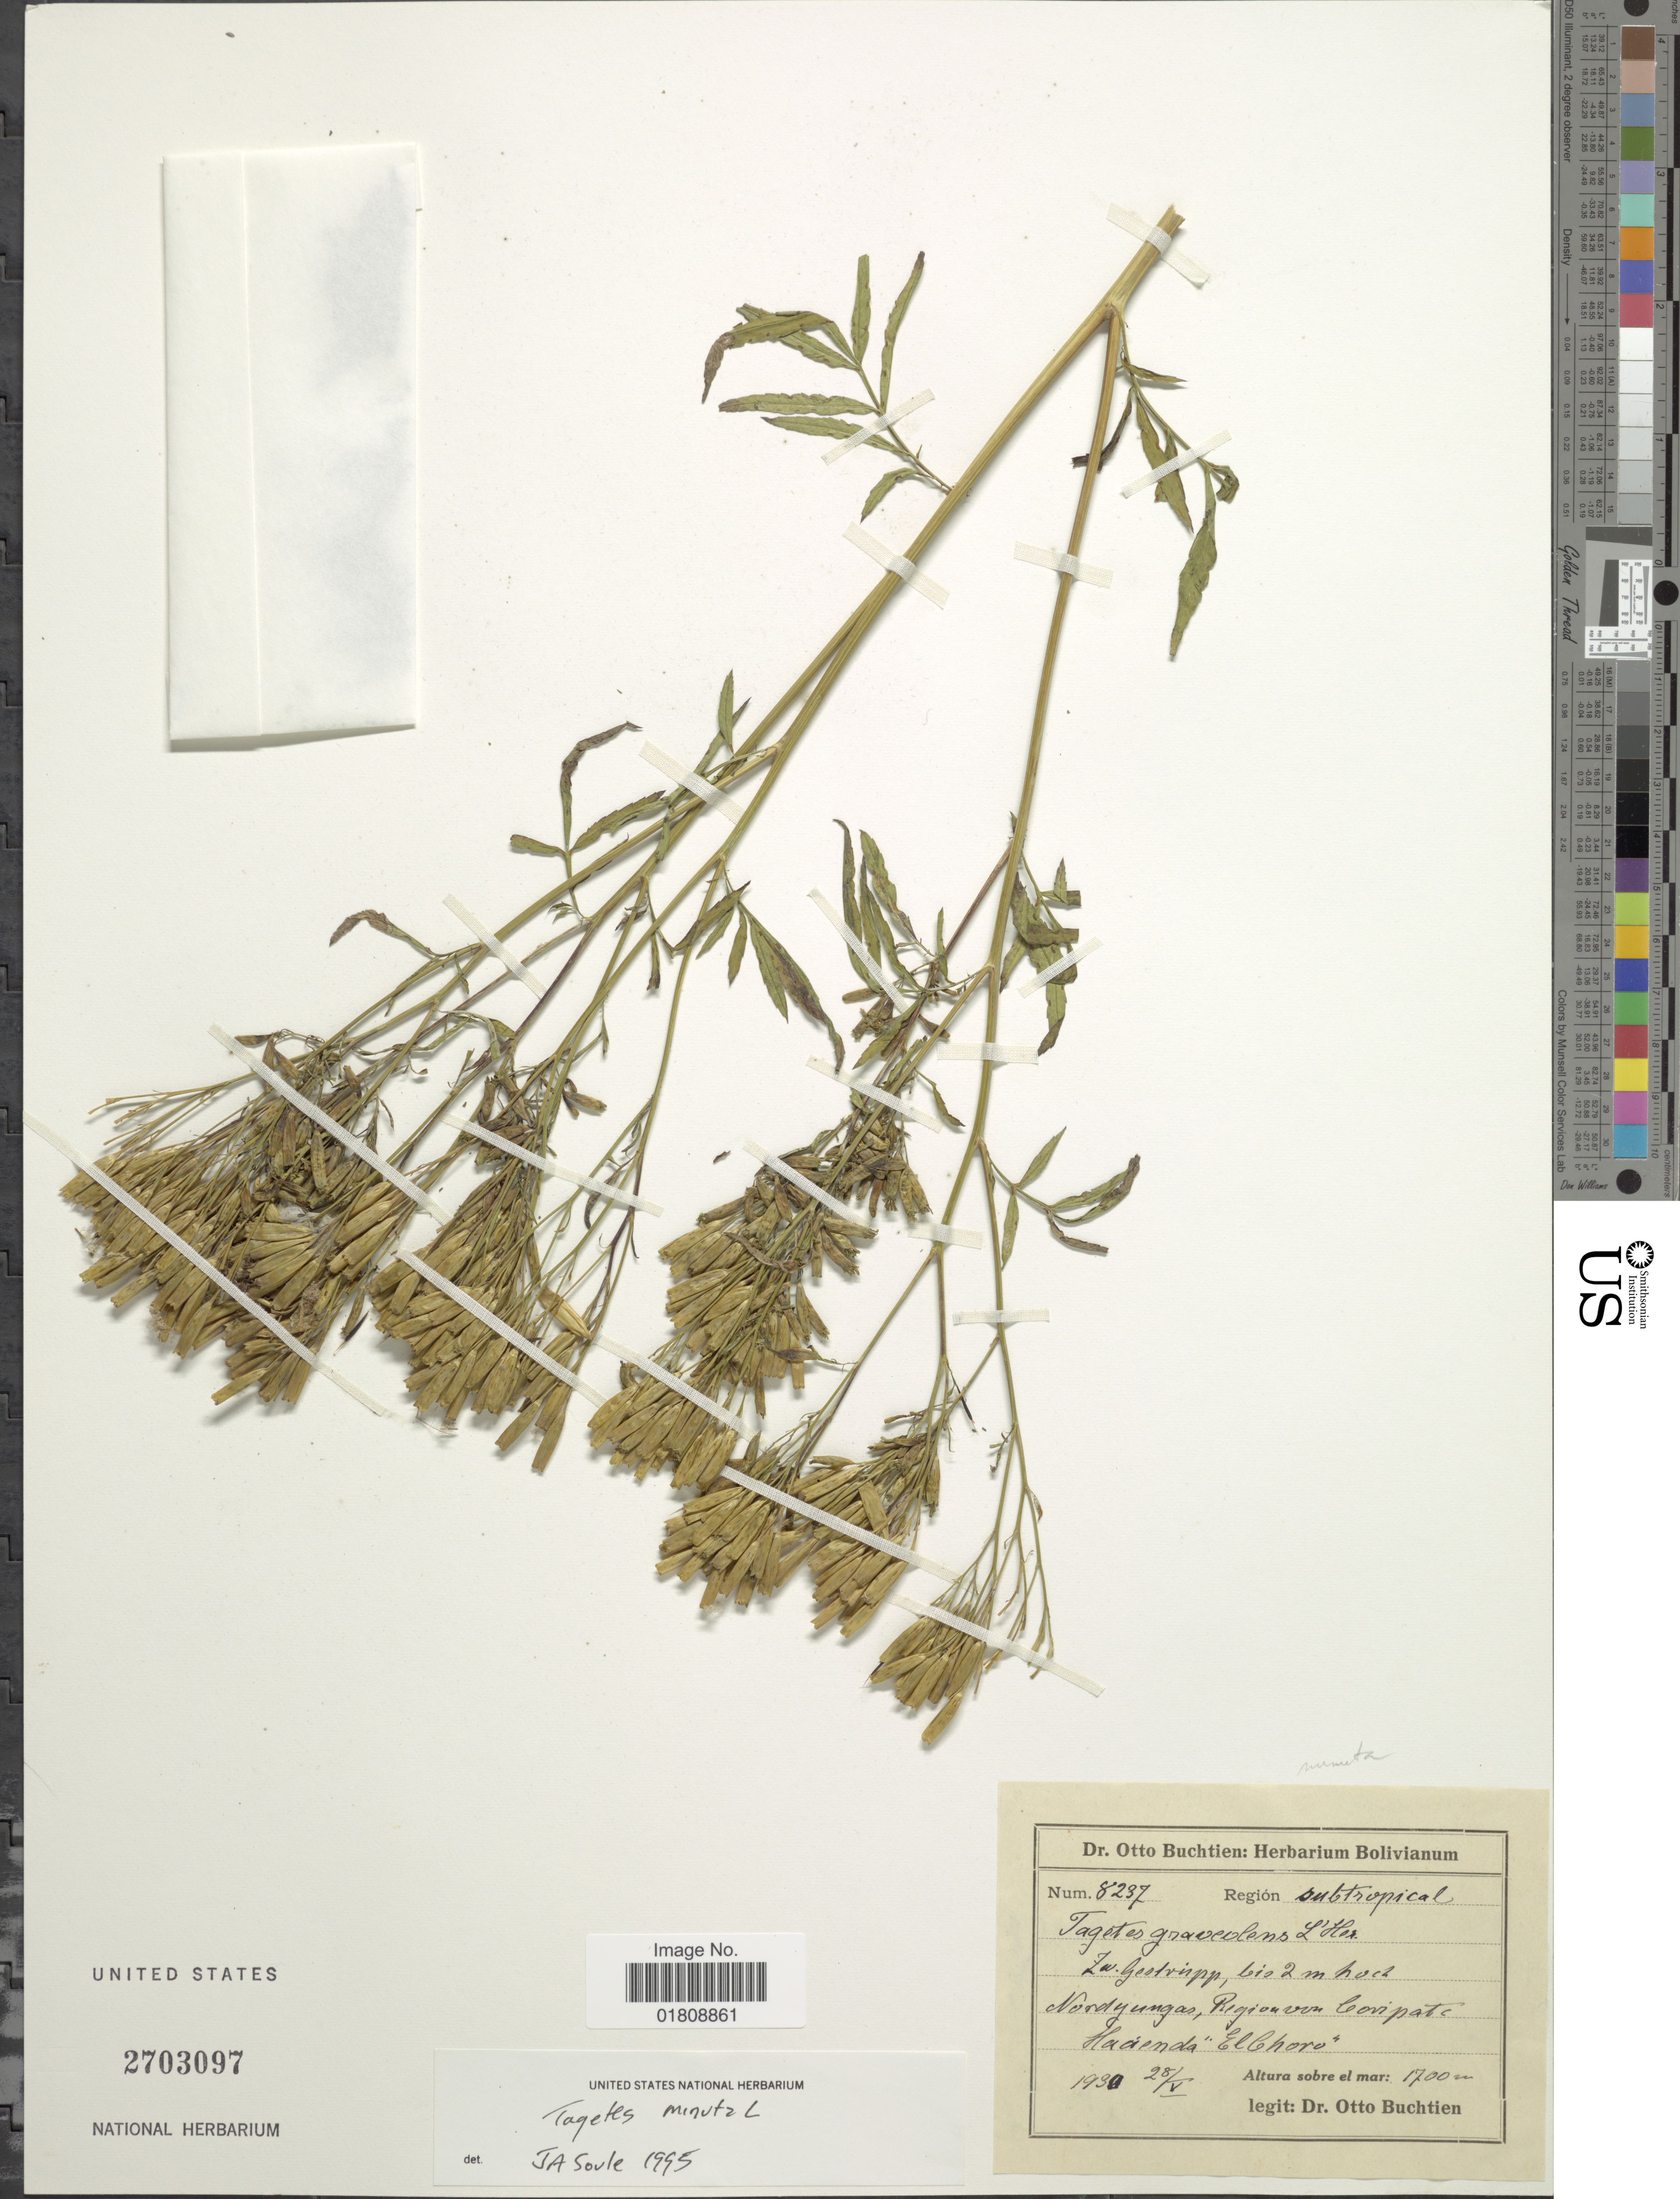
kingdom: Plantae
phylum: Tracheophyta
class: Magnoliopsida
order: Asterales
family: Asteraceae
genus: Tagetes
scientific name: Tagetes minuta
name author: L.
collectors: O. Buchtien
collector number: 8237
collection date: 1930-05-28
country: Bolivia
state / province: La Paz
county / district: Nor Yungas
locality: Region von Coripate, Hacienda El Choro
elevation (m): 1700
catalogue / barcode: US 2703097